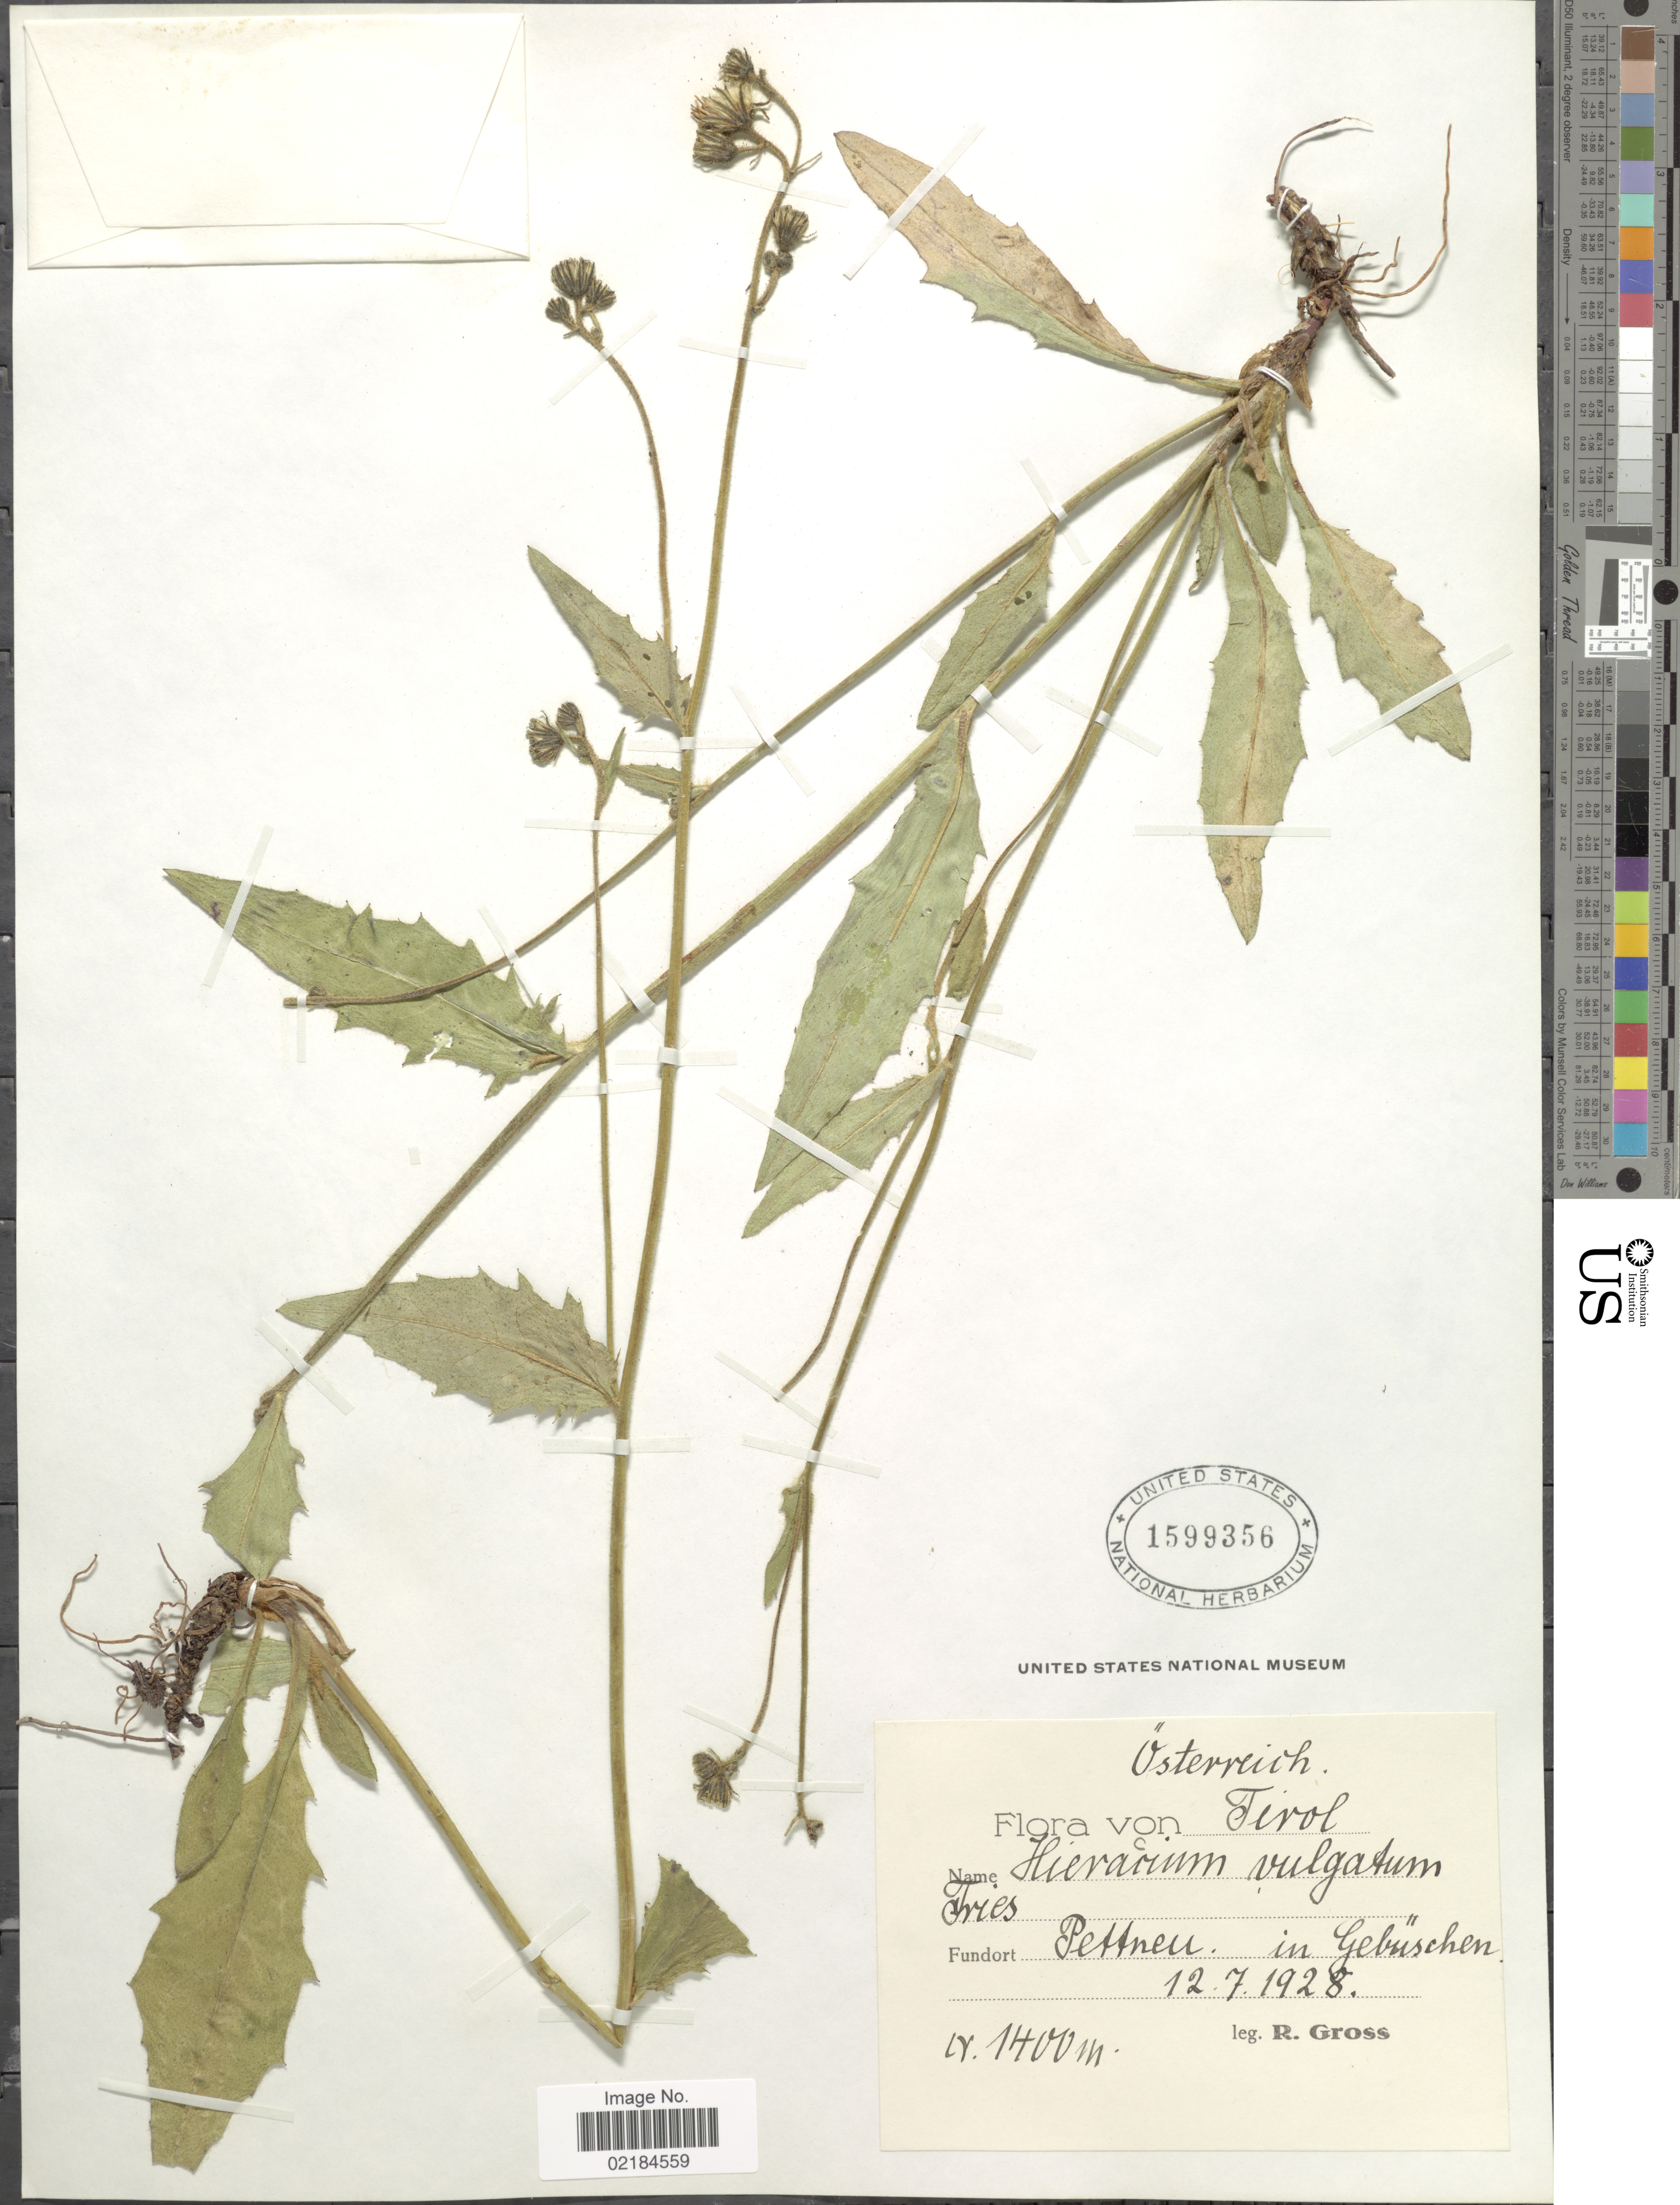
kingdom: Plantae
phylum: Tracheophyta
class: Magnoliopsida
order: Asterales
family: Asteraceae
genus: Hieracium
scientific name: Hieracium lachenalii subsp. cruenifolium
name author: (Dahlst. & Lübeck) Zahn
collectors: R. Gross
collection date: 1928-07-12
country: Austria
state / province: Tirol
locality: Osterrich, Tirol, Fundort Pettneu, in Gebüschen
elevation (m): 1400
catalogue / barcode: US 1599356